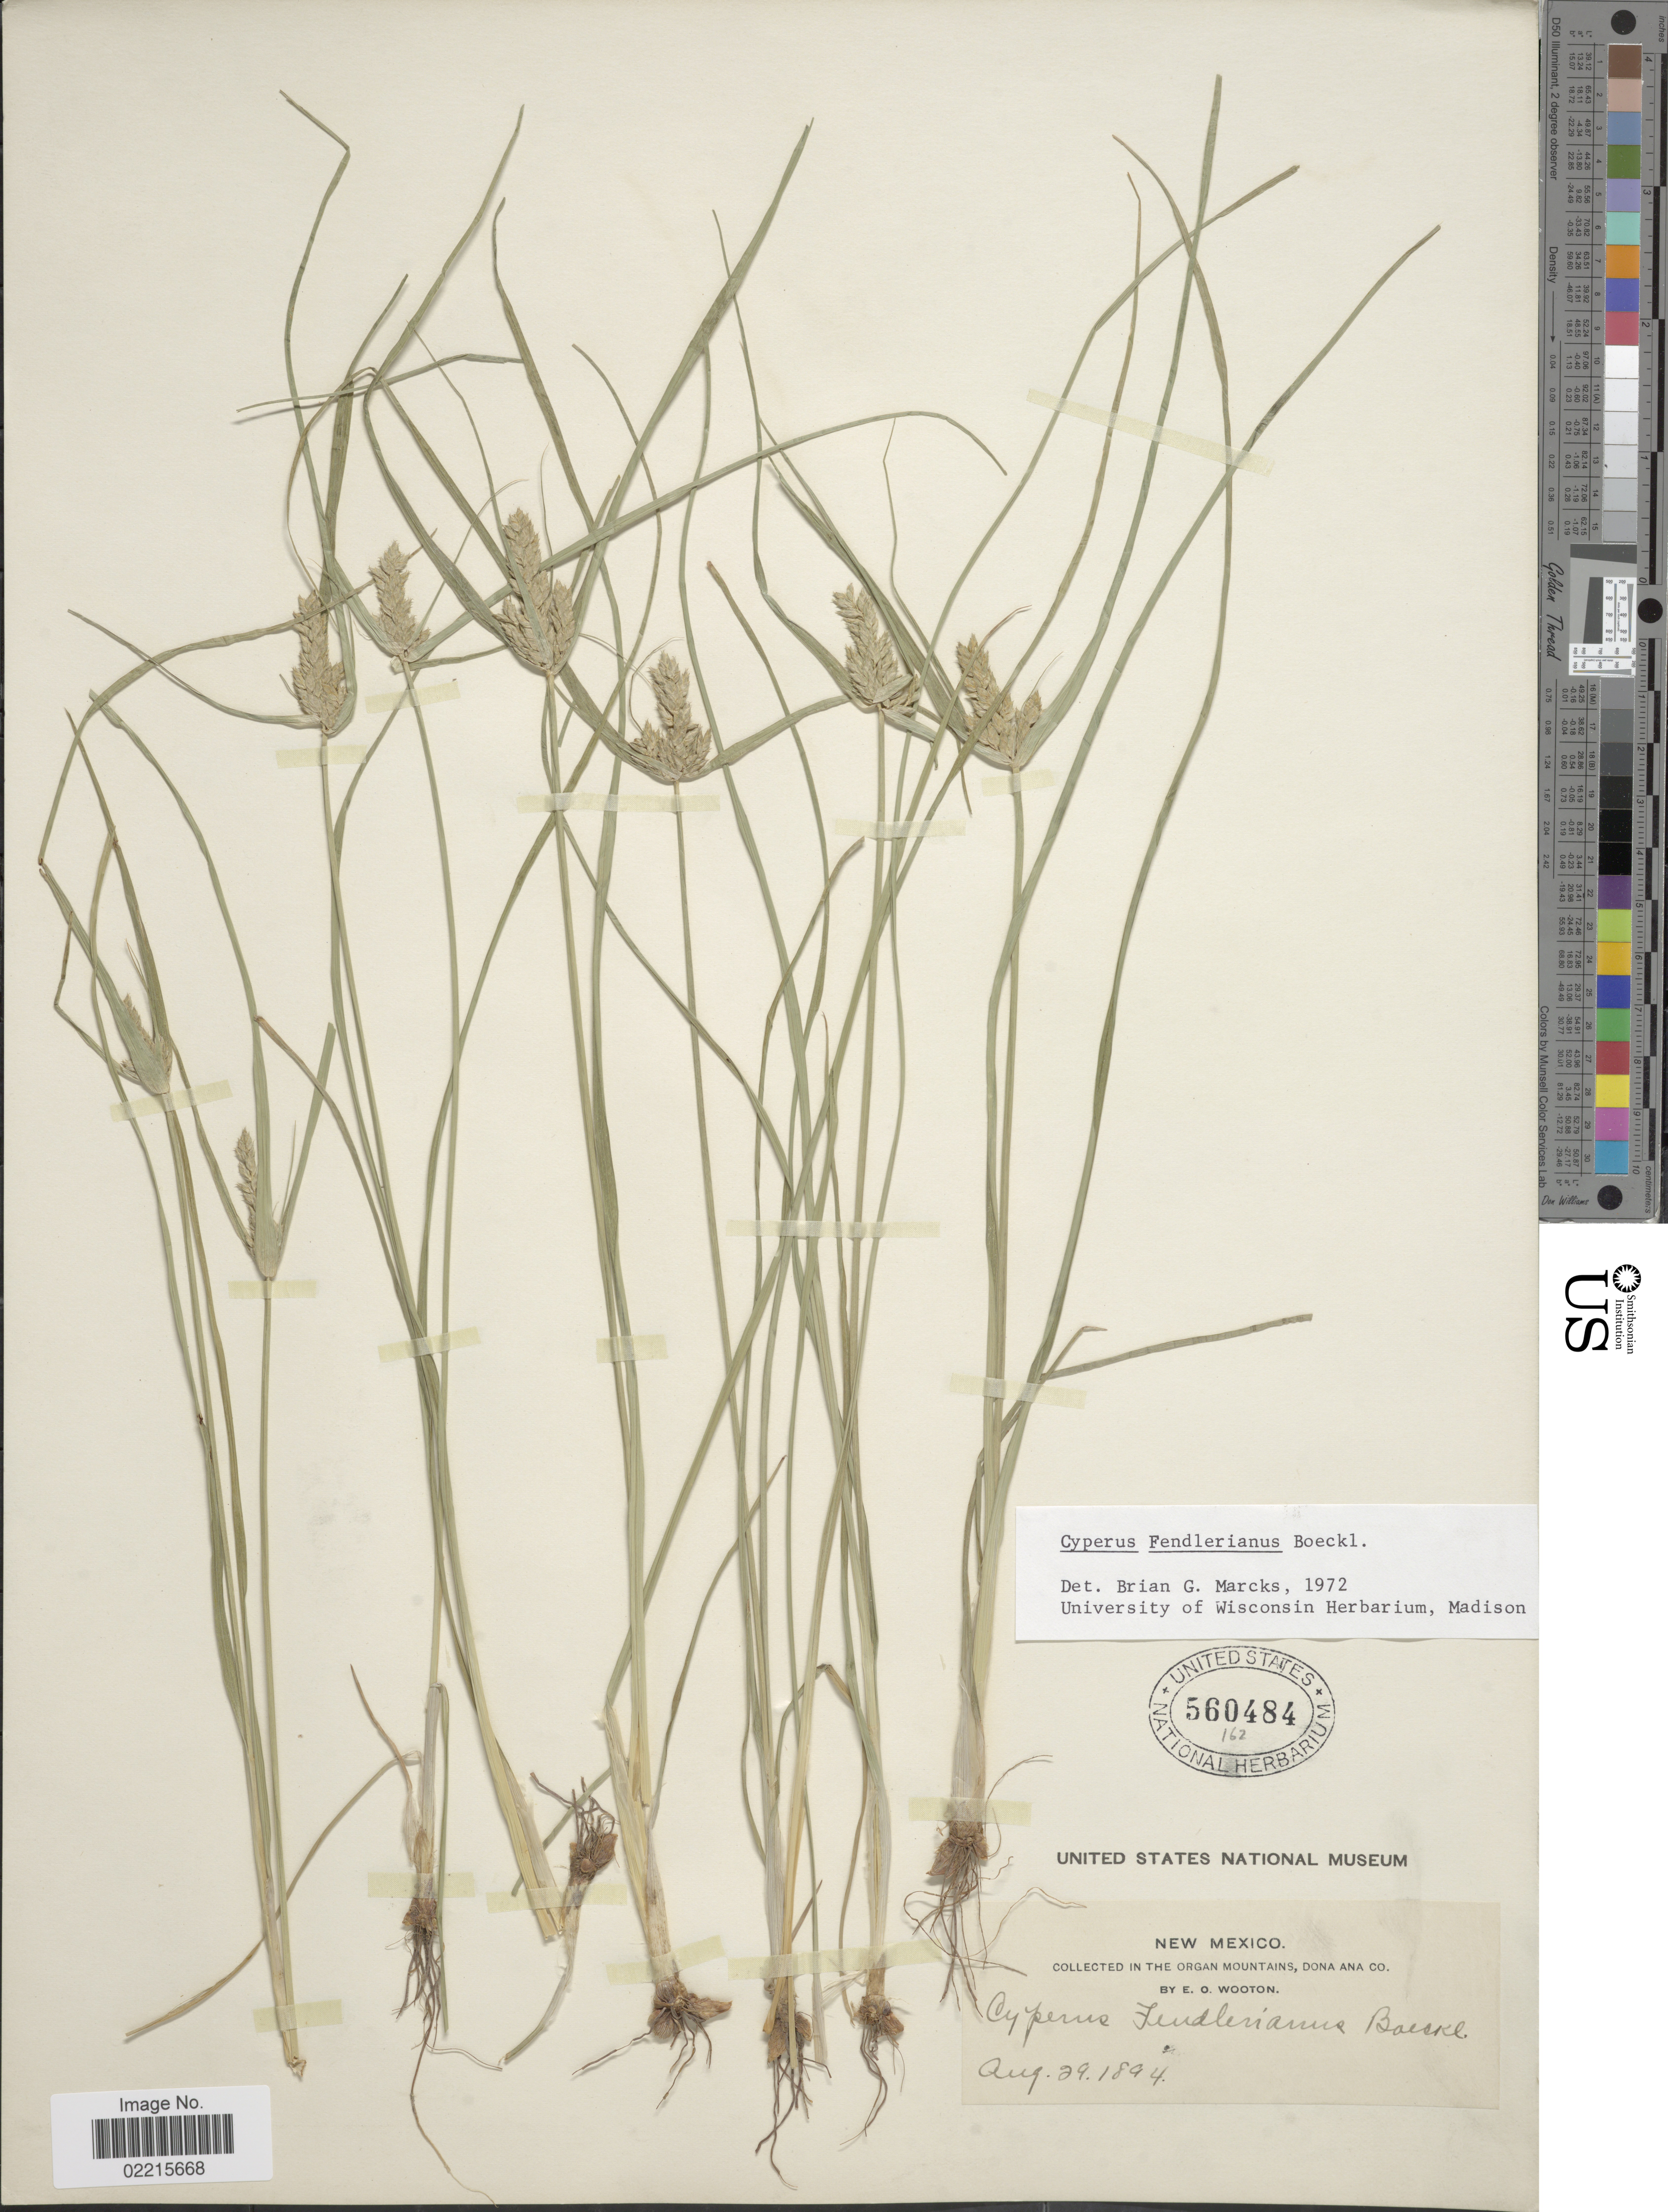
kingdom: Plantae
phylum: Tracheophyta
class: Liliopsida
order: Poales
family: Cyperaceae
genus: Cyperus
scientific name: Cyperus fendlerianus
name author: Boeckeler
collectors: E. O. Wooton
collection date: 1894-08-29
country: United States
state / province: New Mexico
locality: The Organ Mountains, Dona Ana Co.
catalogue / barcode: US 560484